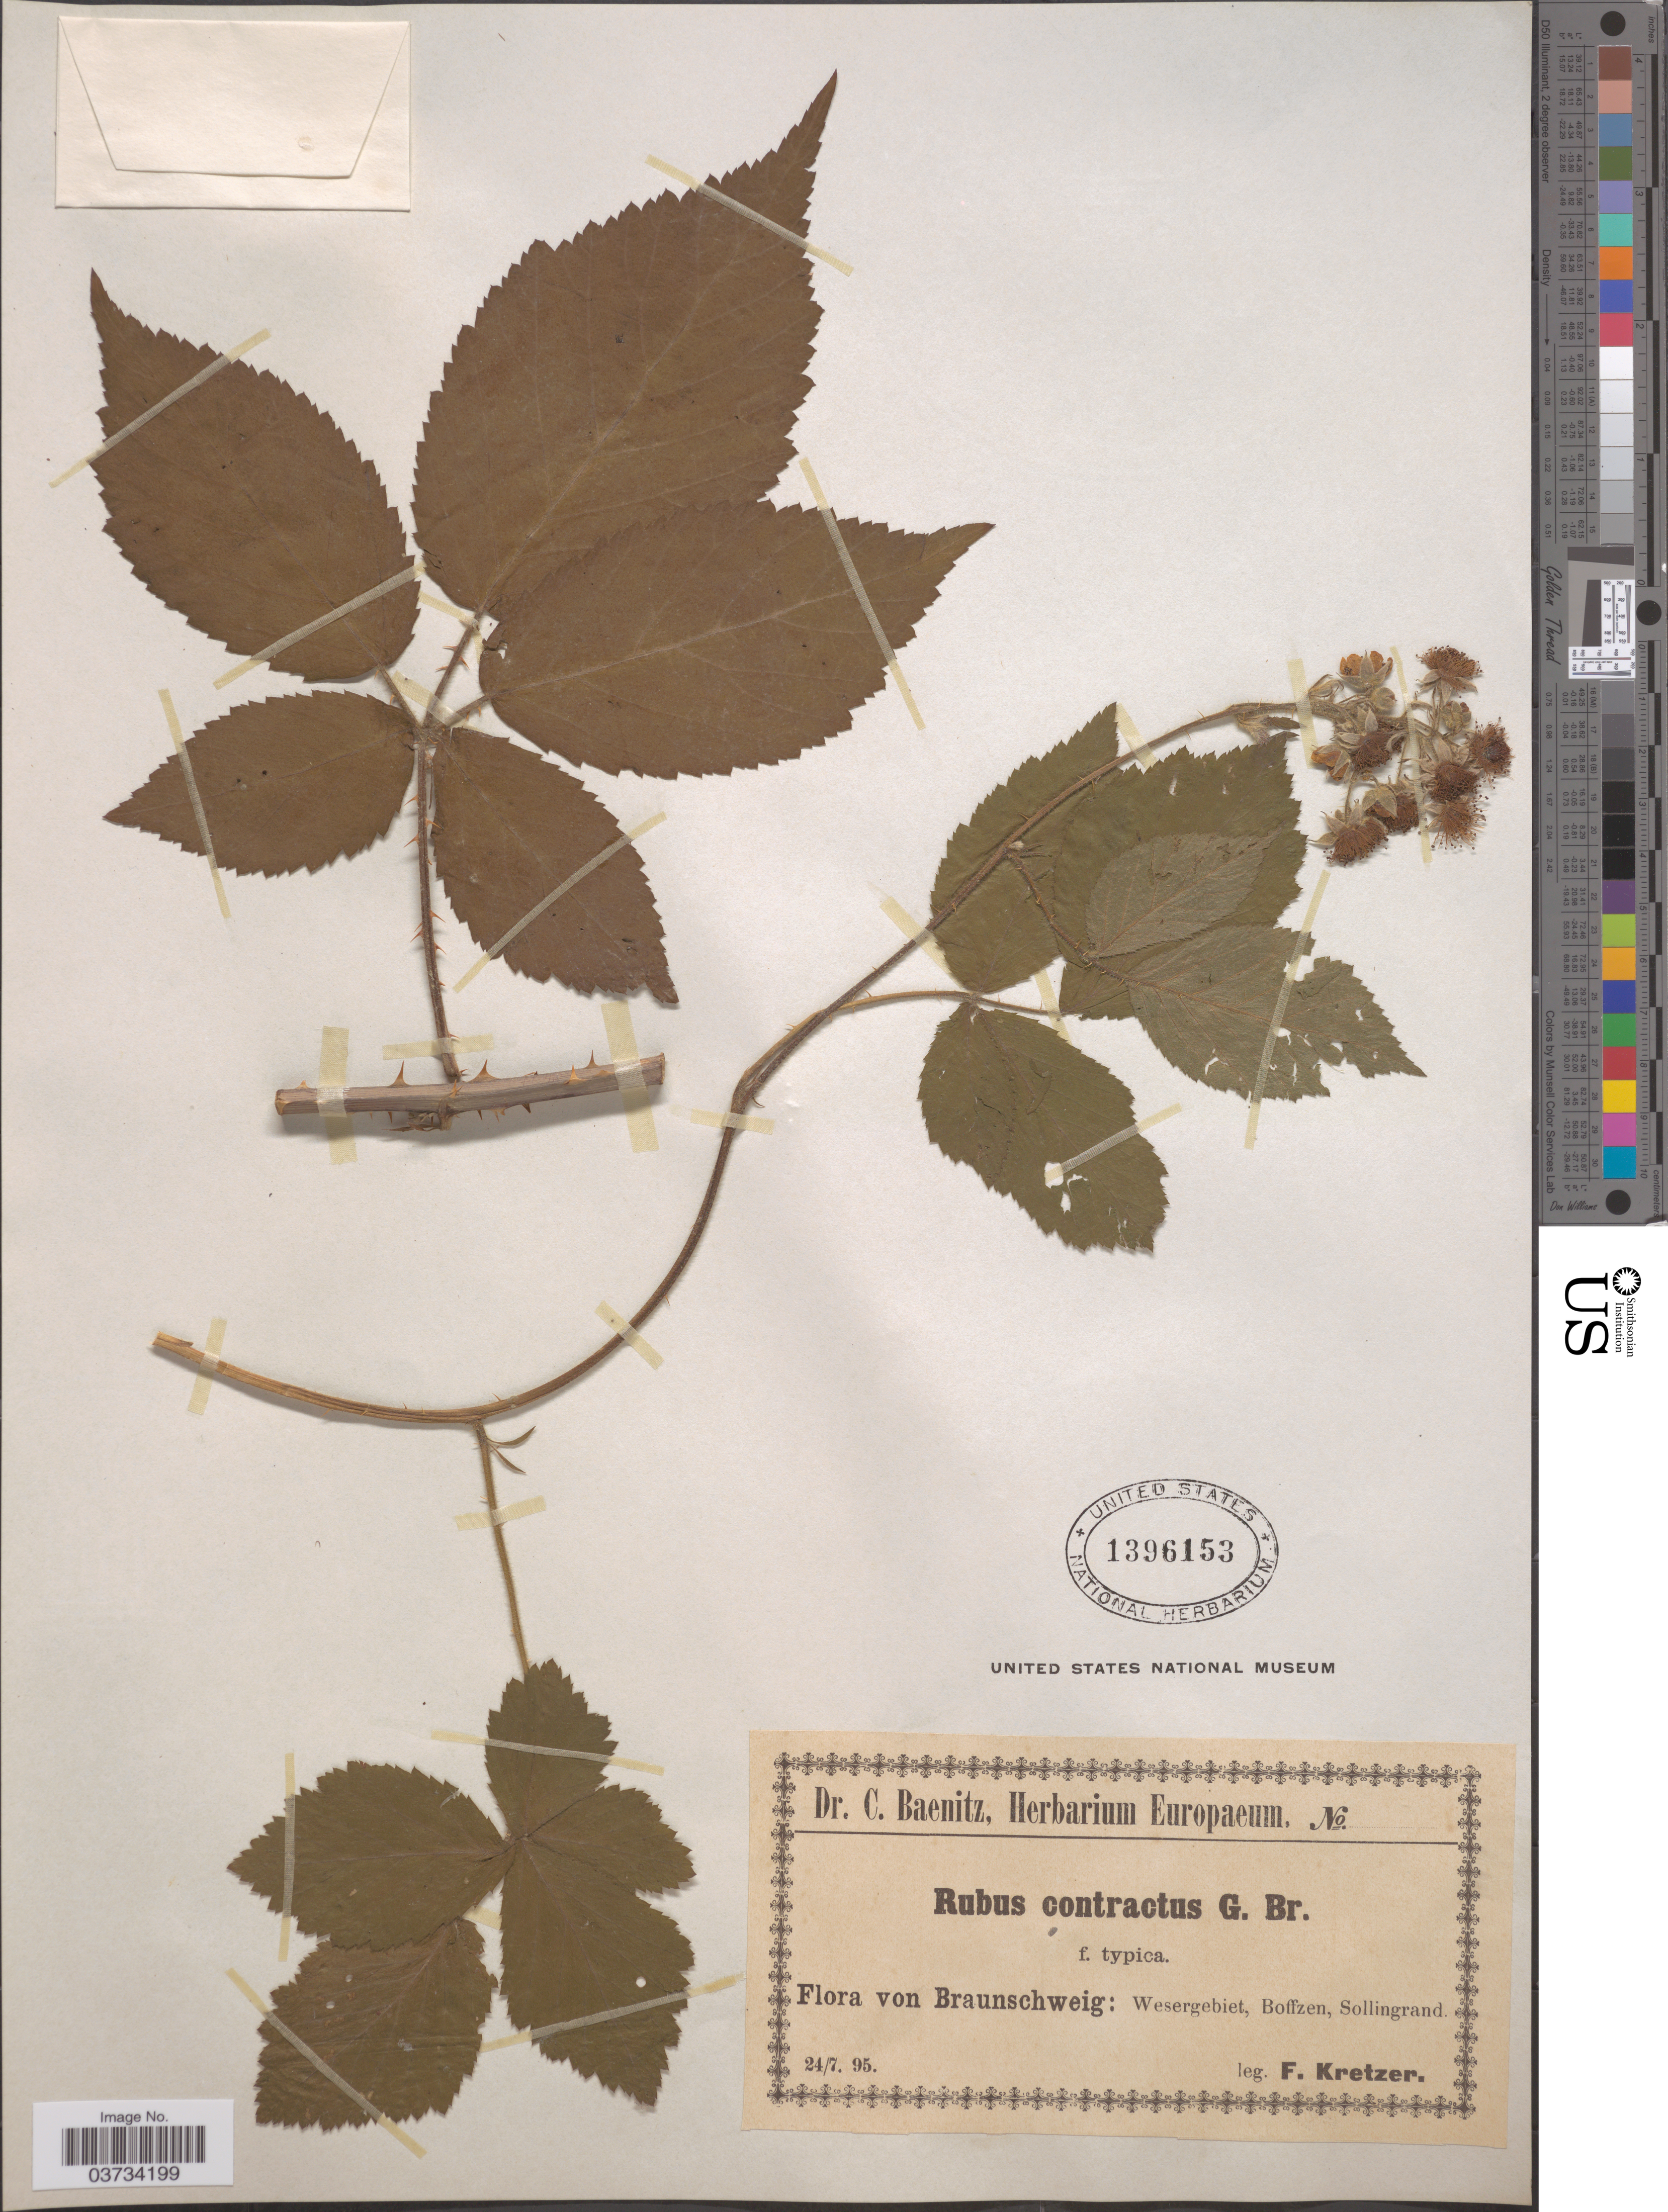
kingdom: Plantae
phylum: Tracheophyta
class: Magnoliopsida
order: Rosales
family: Rosaceae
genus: Rubus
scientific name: Rubus contractus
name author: G. Braun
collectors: F. Kretzer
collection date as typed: Transcribed d/m/y: 24/7/95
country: Germany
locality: Brauwnschweig: Wesergebiet, Boffzen, Sollingrand.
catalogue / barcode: US 1396153